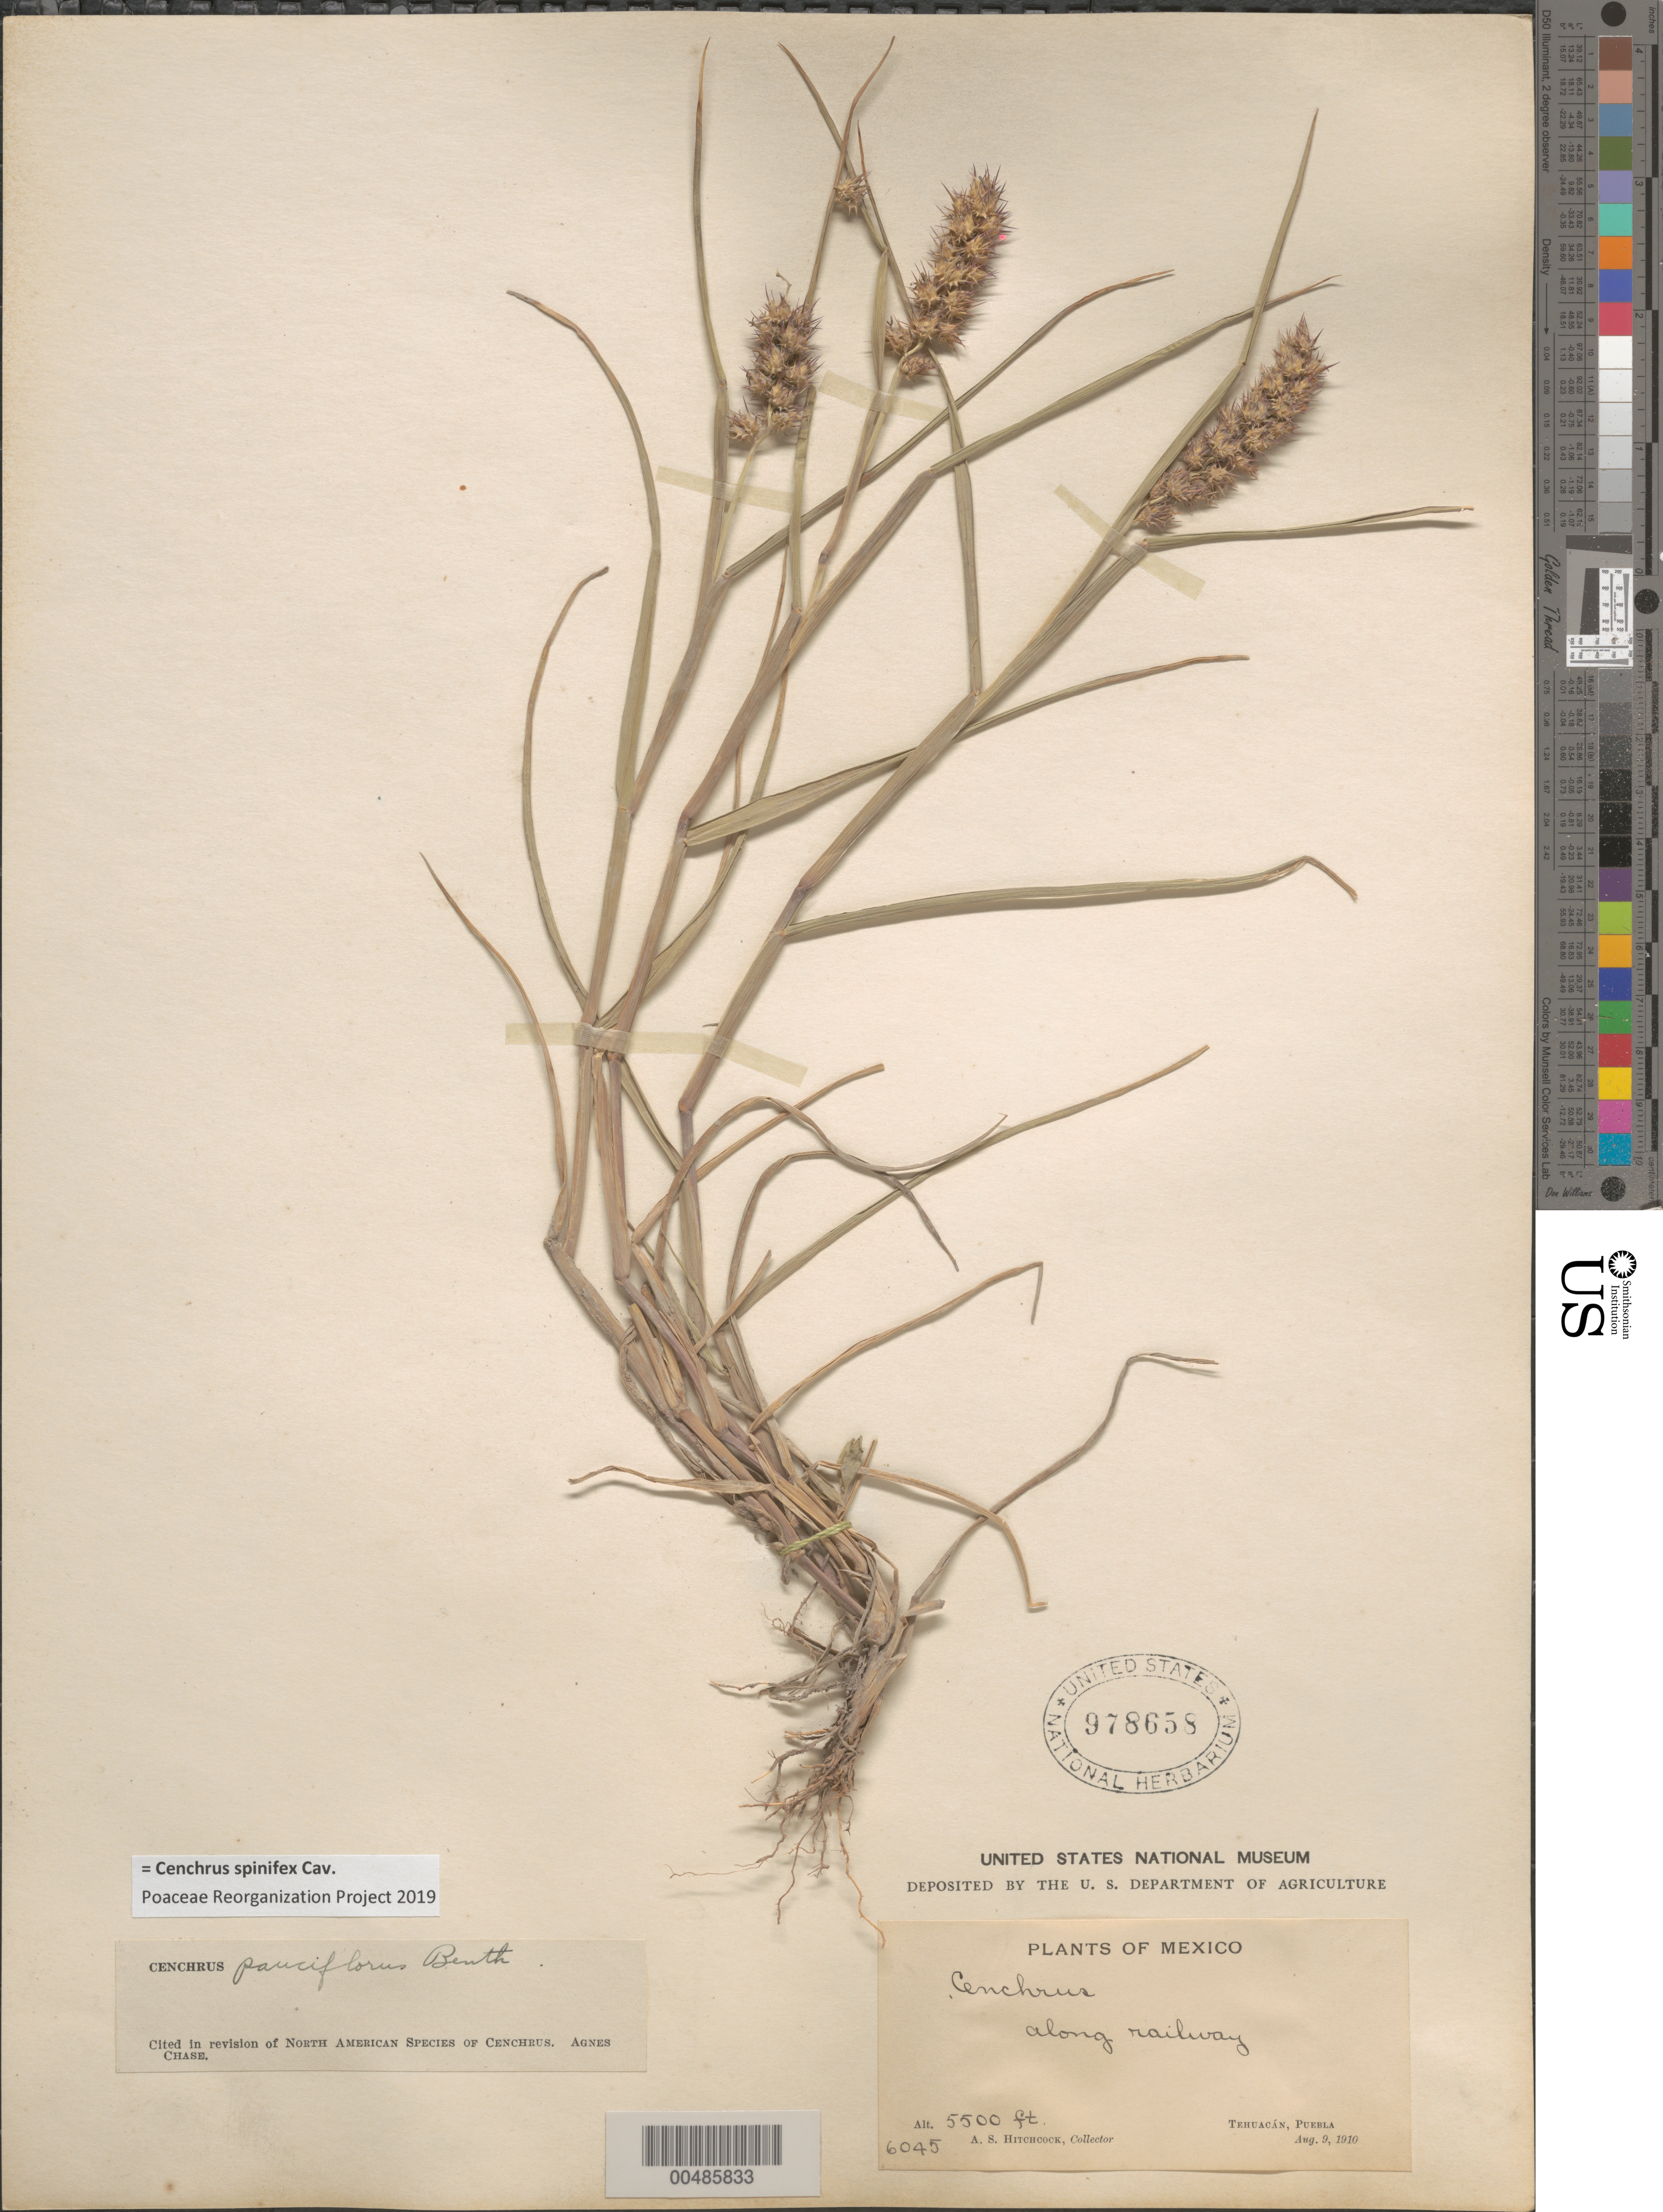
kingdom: Plantae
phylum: Tracheophyta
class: Liliopsida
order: Poales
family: Poaceae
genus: Cenchrus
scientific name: Cenchrus spinifex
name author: Cav.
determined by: Poaceae Reorganization Project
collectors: A. S. Hitchcock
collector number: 6045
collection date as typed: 9 Aug 1910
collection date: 1910-08-09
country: Mexico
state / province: Puebla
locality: Tehuac n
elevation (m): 1676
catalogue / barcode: US 978658